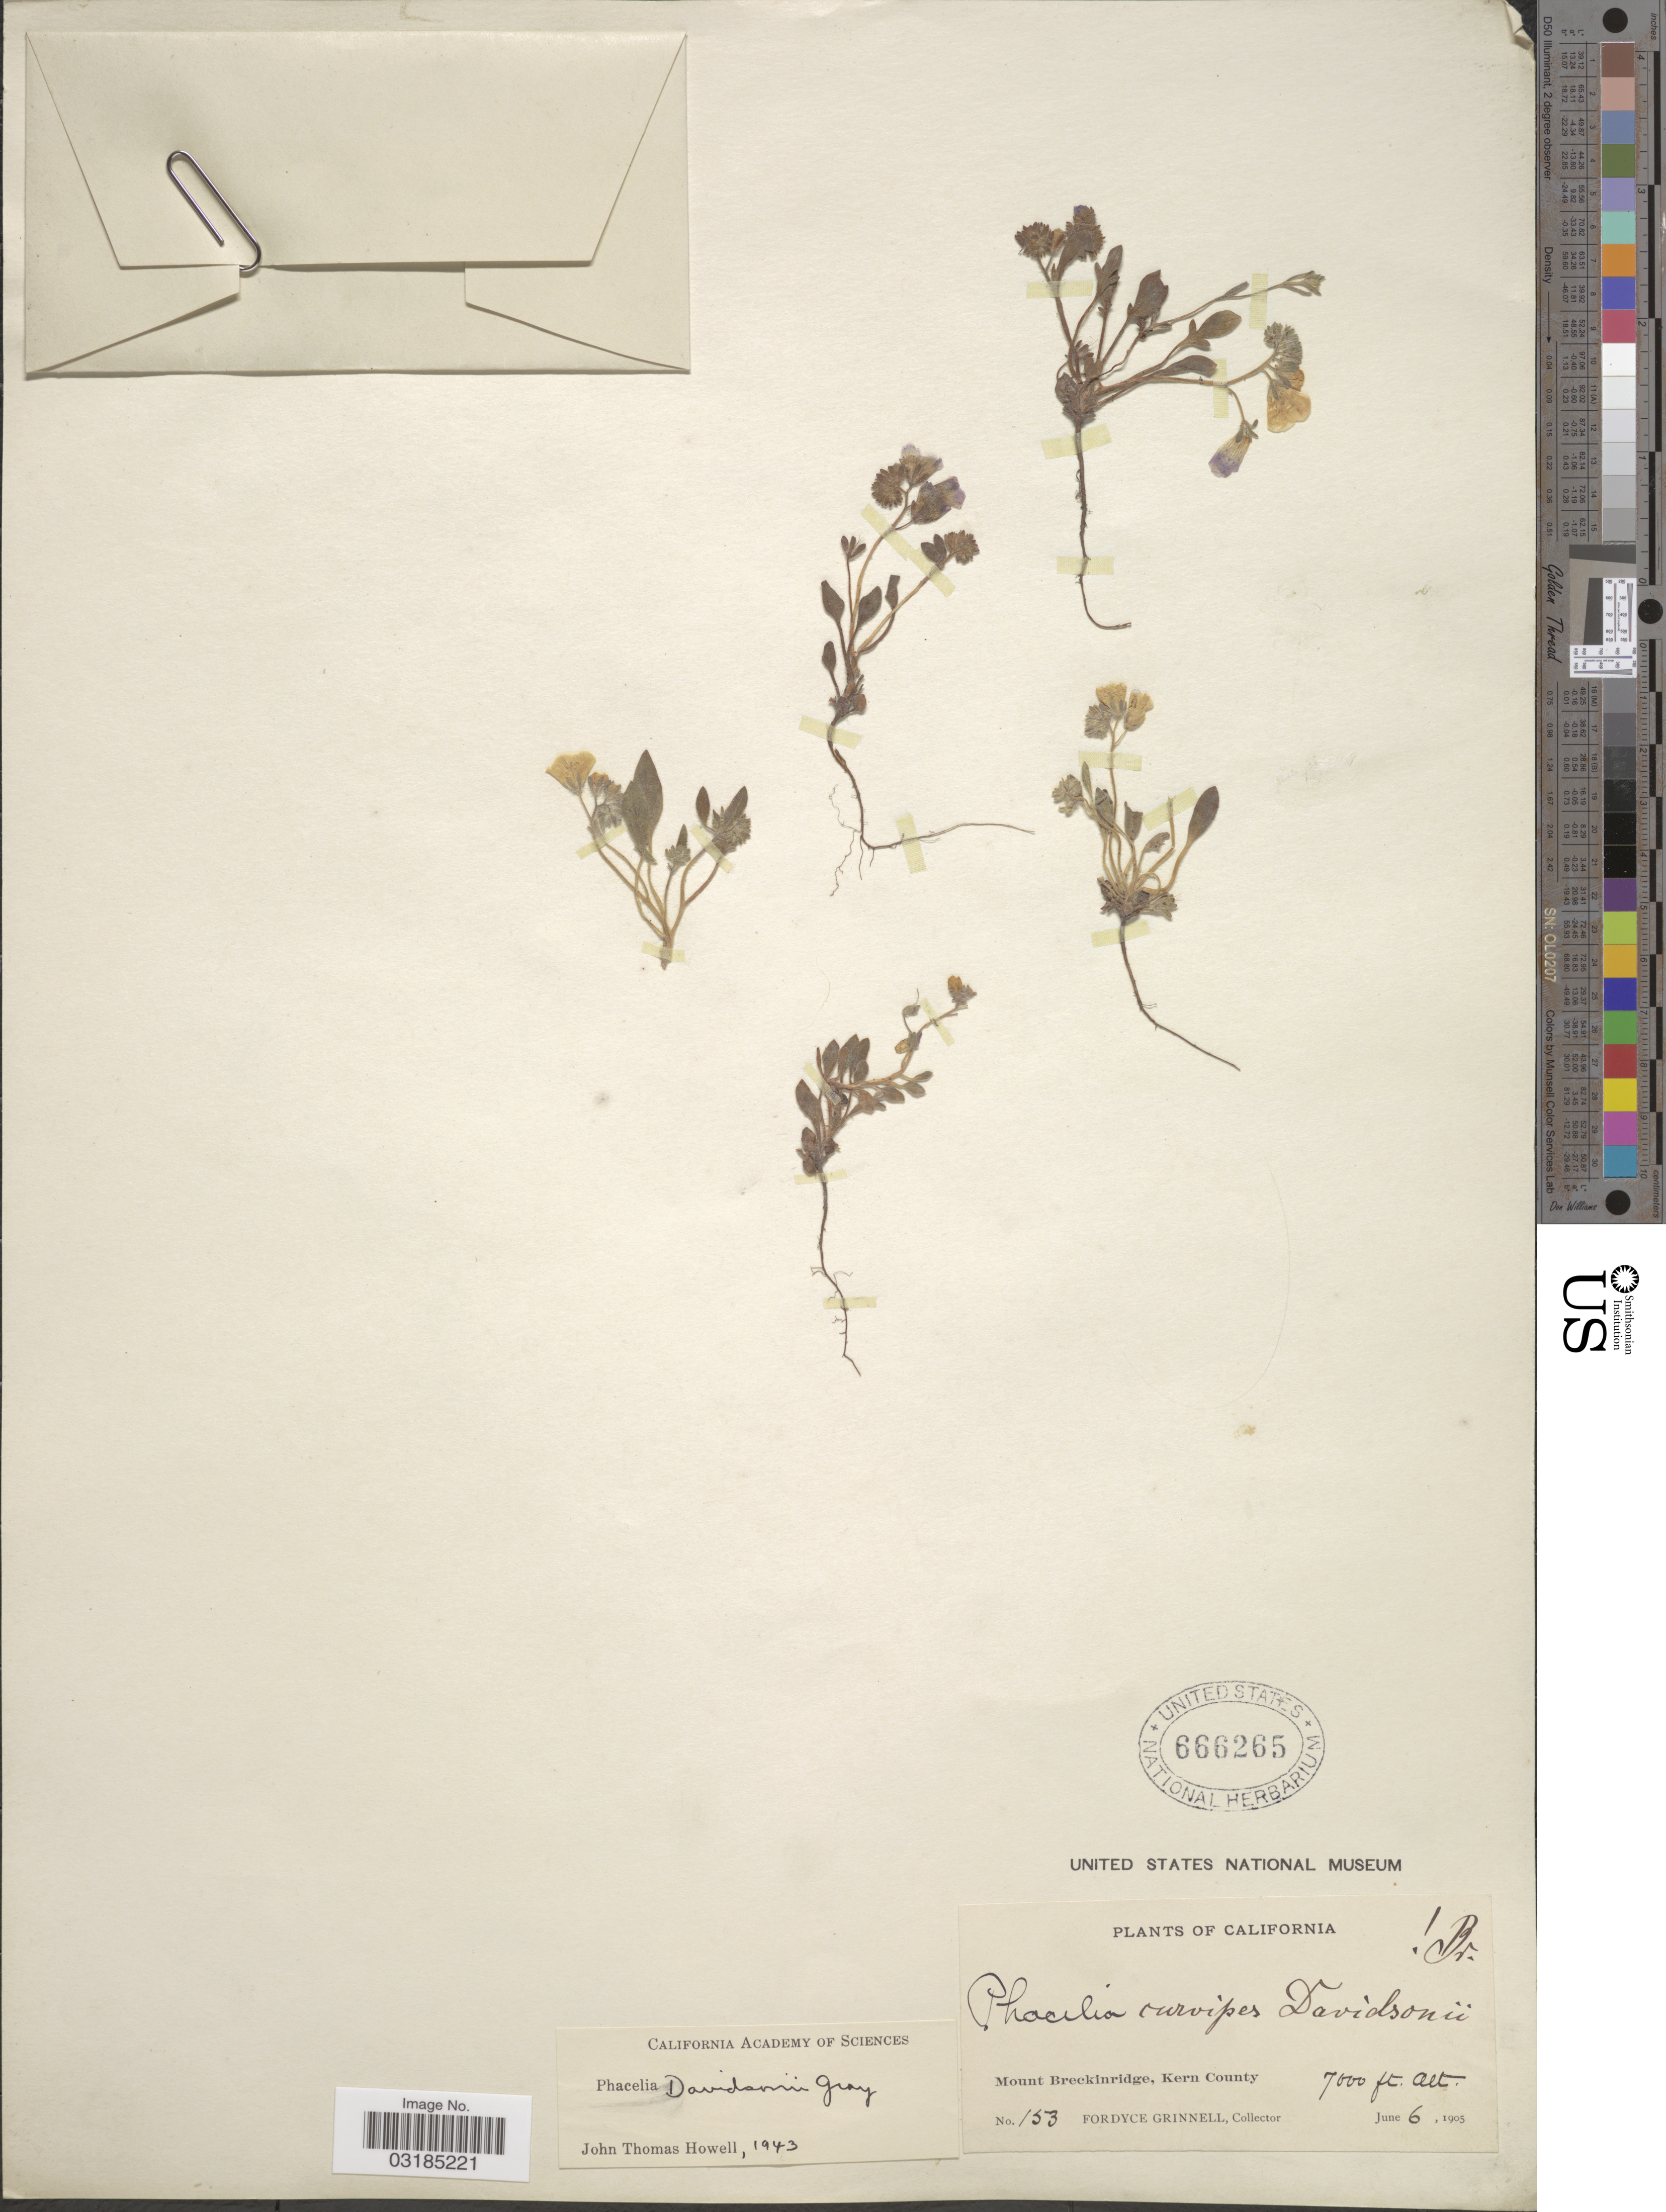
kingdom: Plantae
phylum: Tracheophyta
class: Magnoliopsida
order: Boraginales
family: Hydrophyllaceae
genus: Phacelia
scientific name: Phacelia davidsonii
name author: A. Gray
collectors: F. Grinnell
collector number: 153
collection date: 1905-06-06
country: United States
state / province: California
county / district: Kern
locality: Mount Breckinridge, Kern County.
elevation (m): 2134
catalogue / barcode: US 666265